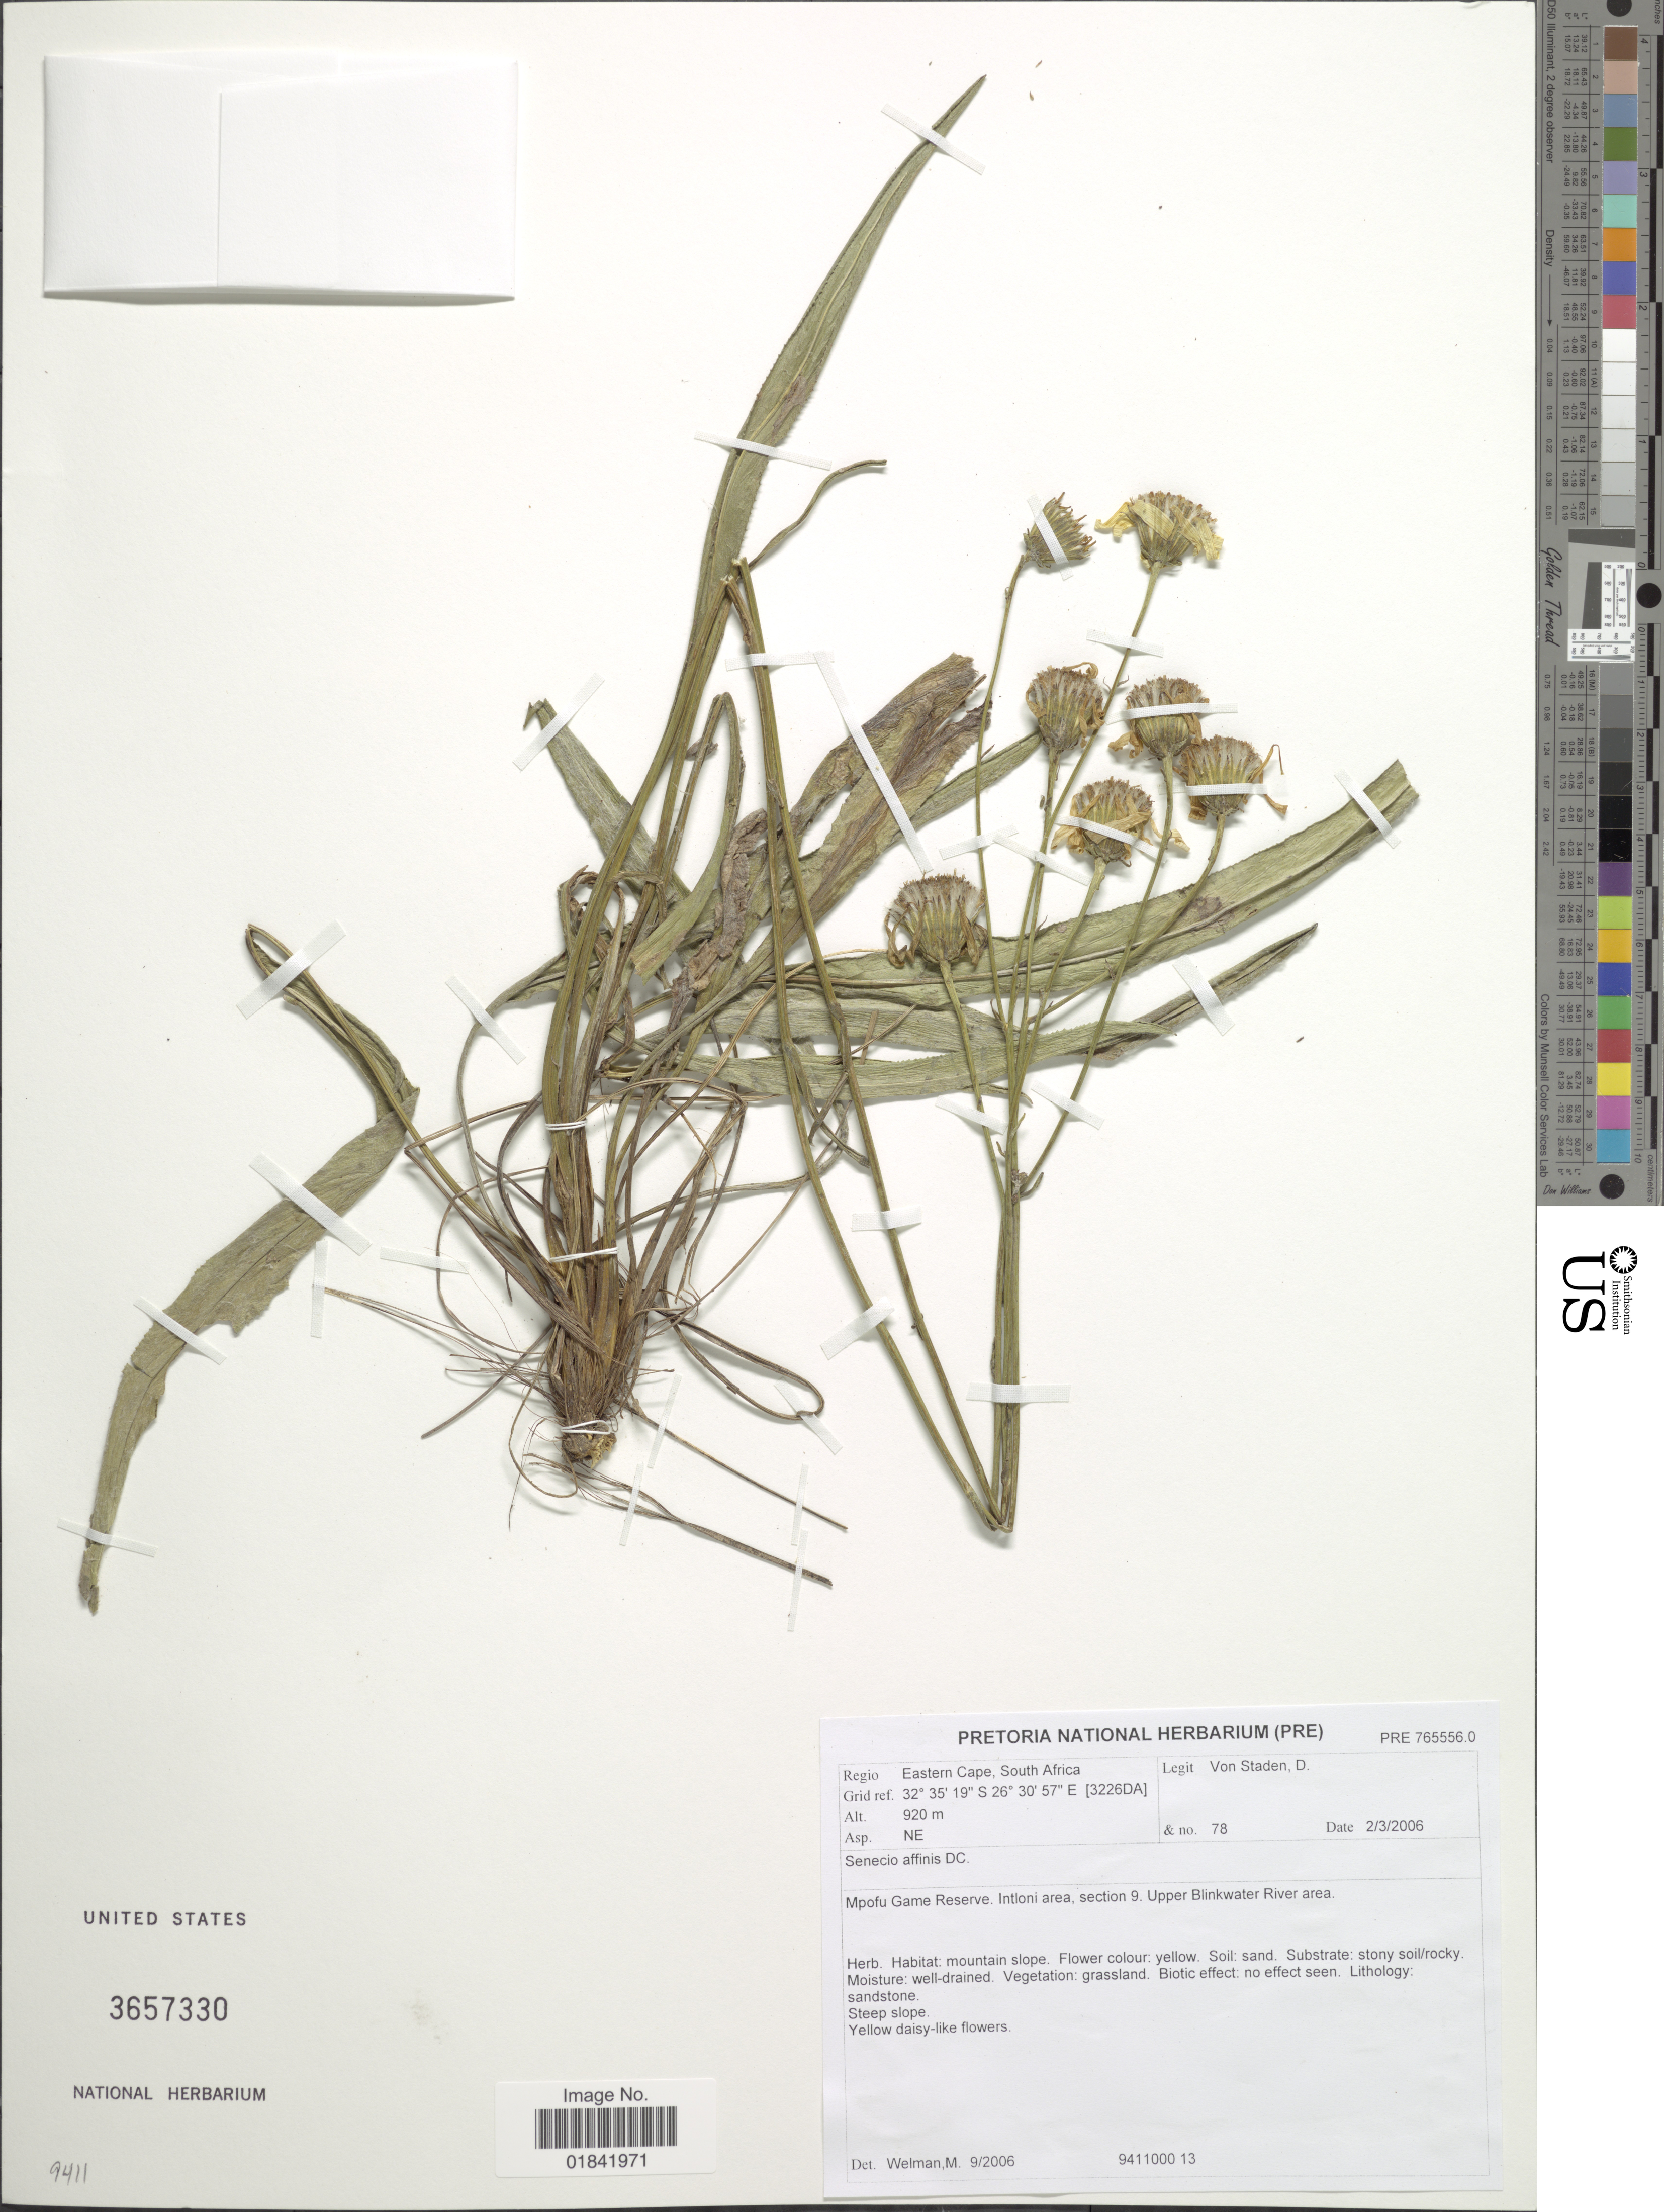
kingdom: Plantae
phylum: Tracheophyta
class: Magnoliopsida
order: Asterales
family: Asteraceae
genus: Senecio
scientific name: Senecio affinis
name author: DC.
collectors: D. Von Staden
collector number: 78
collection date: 2006-03-02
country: South Africa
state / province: Eastern Cape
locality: Mpofu Game Reserve, Intioni area, section 9, Upper Blinkwater River area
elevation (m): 920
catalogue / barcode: US 3657330